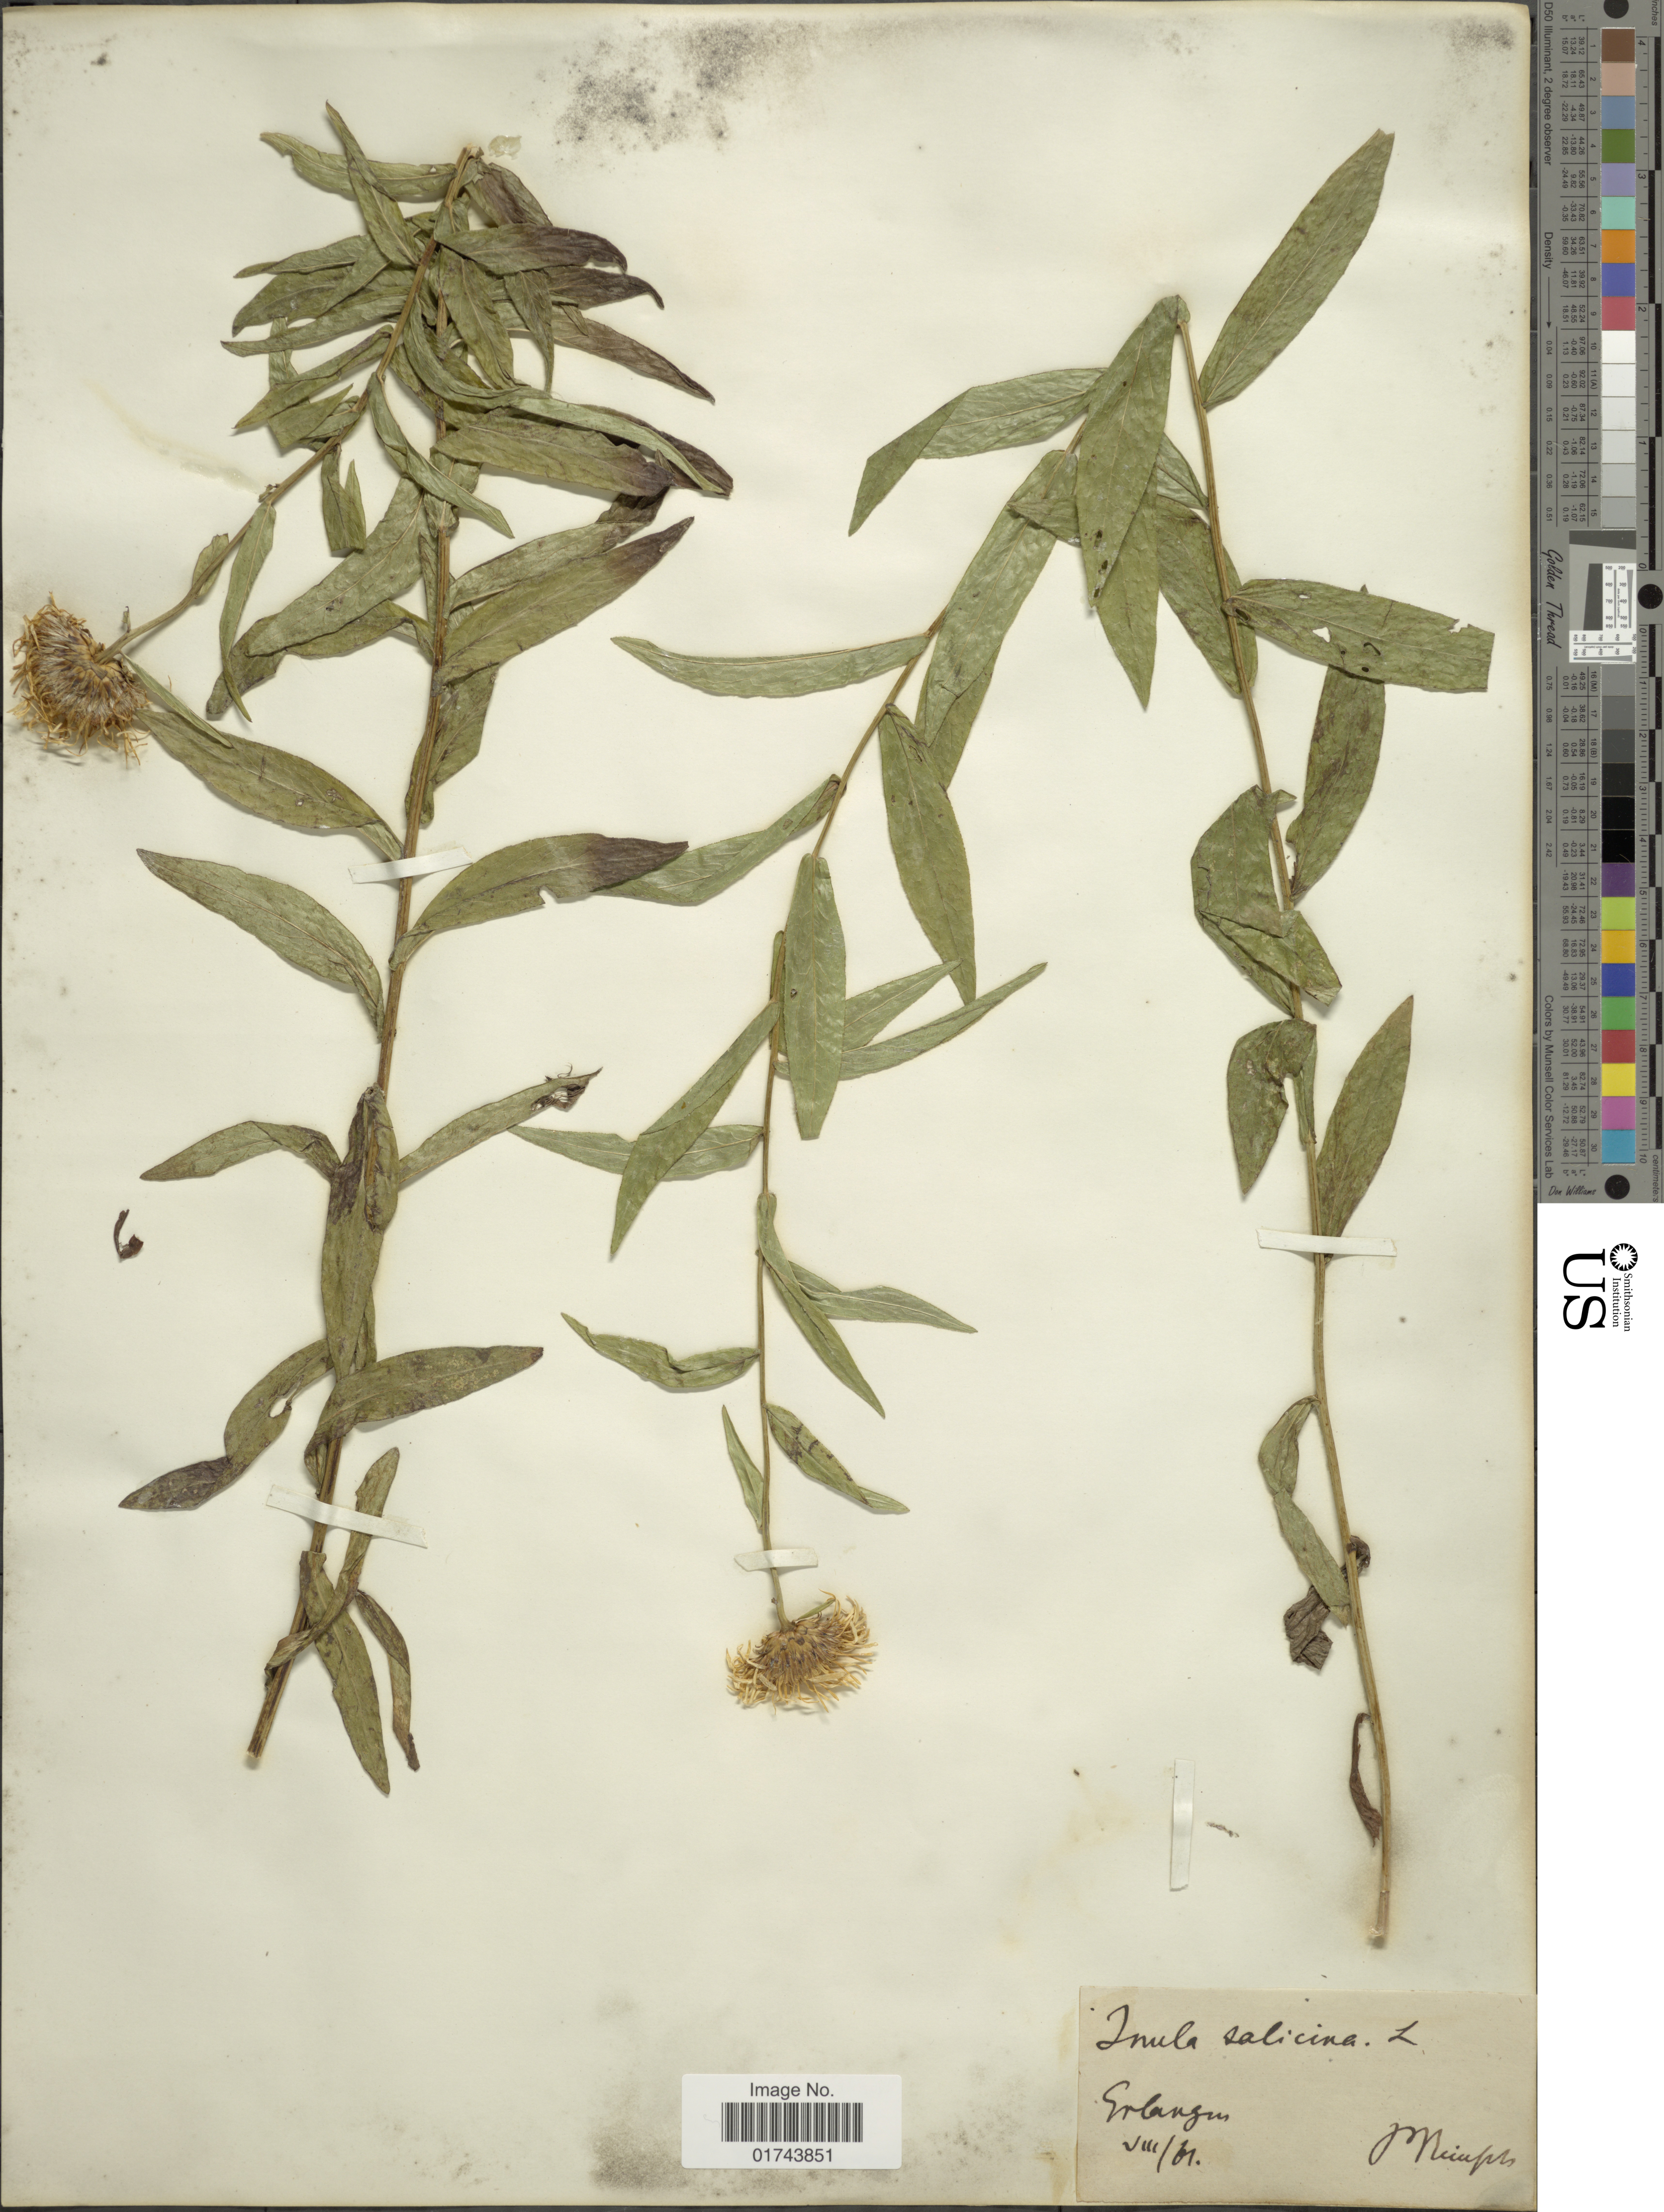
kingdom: Plantae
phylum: Tracheophyta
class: Magnoliopsida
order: Asterales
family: Asteraceae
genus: Inula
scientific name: Inula salicina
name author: L.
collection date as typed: Transcribed d/m/y: /8/61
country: Germany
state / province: Bayern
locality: Erlangu